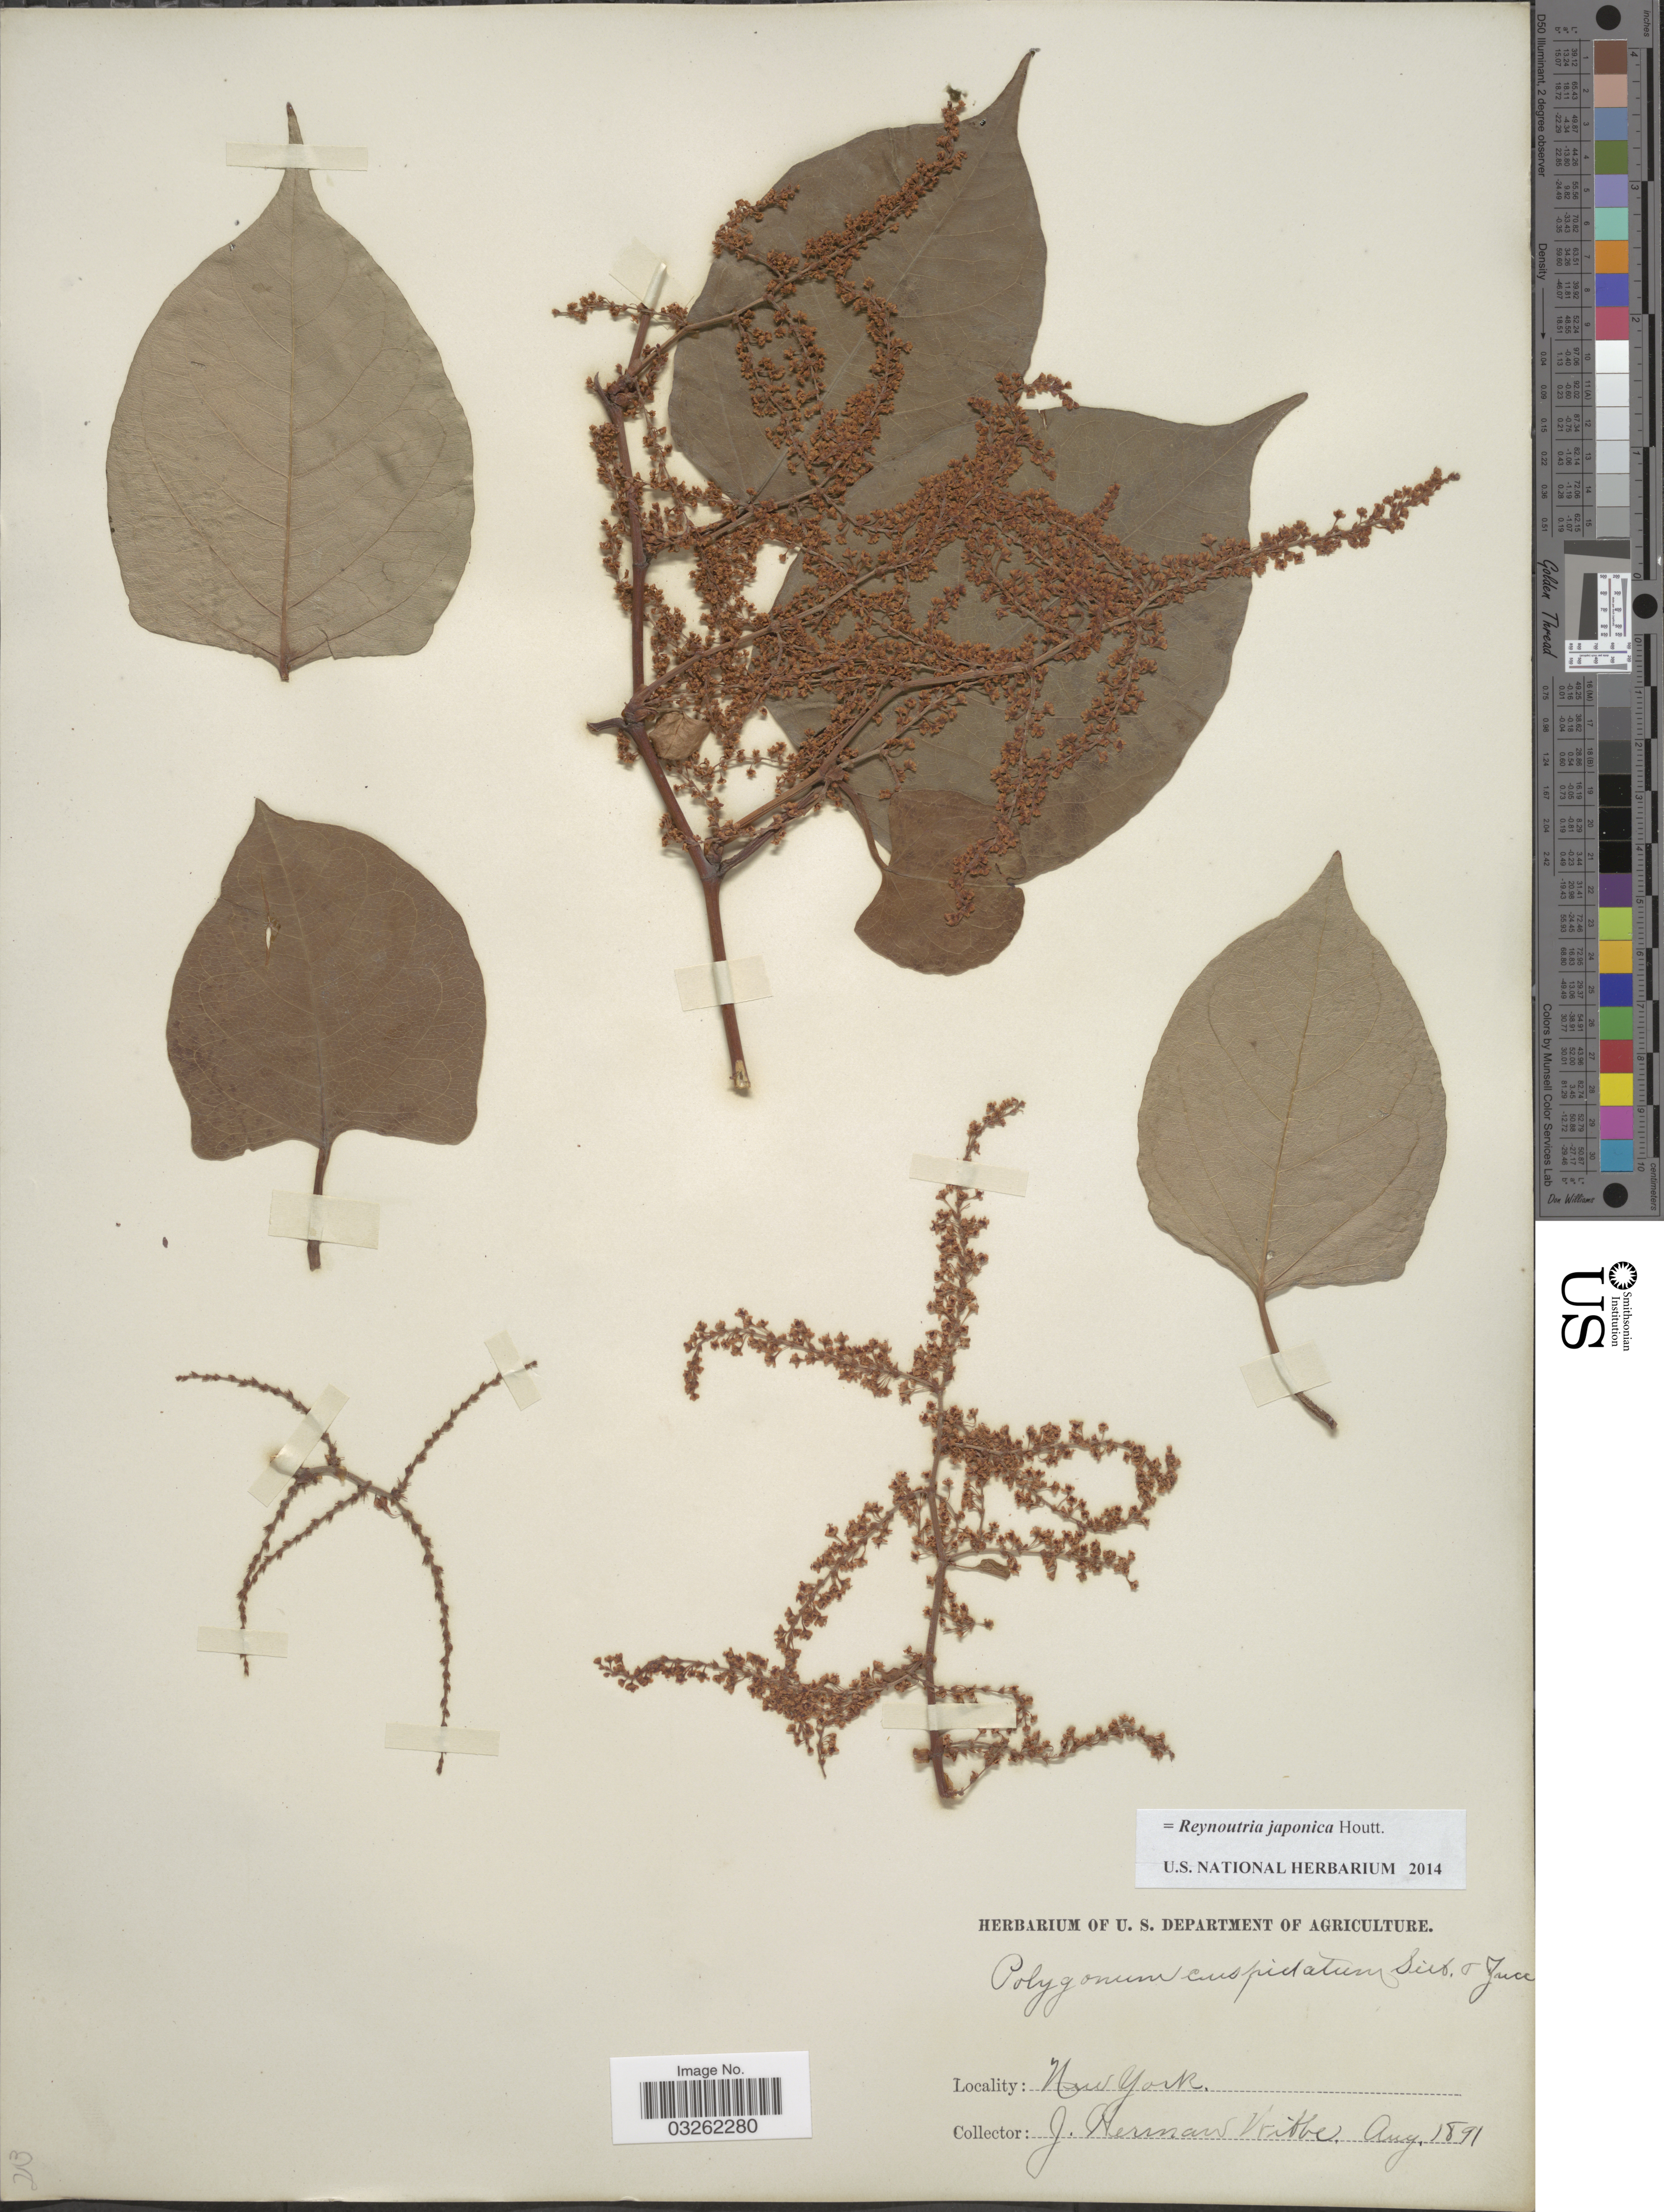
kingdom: Plantae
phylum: Tracheophyta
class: Magnoliopsida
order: Caryophyllales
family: Polygonaceae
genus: Reynoutria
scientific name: Reynoutria japonica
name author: Houtt.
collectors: J. Wibbe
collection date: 1891-08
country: United States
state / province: New York